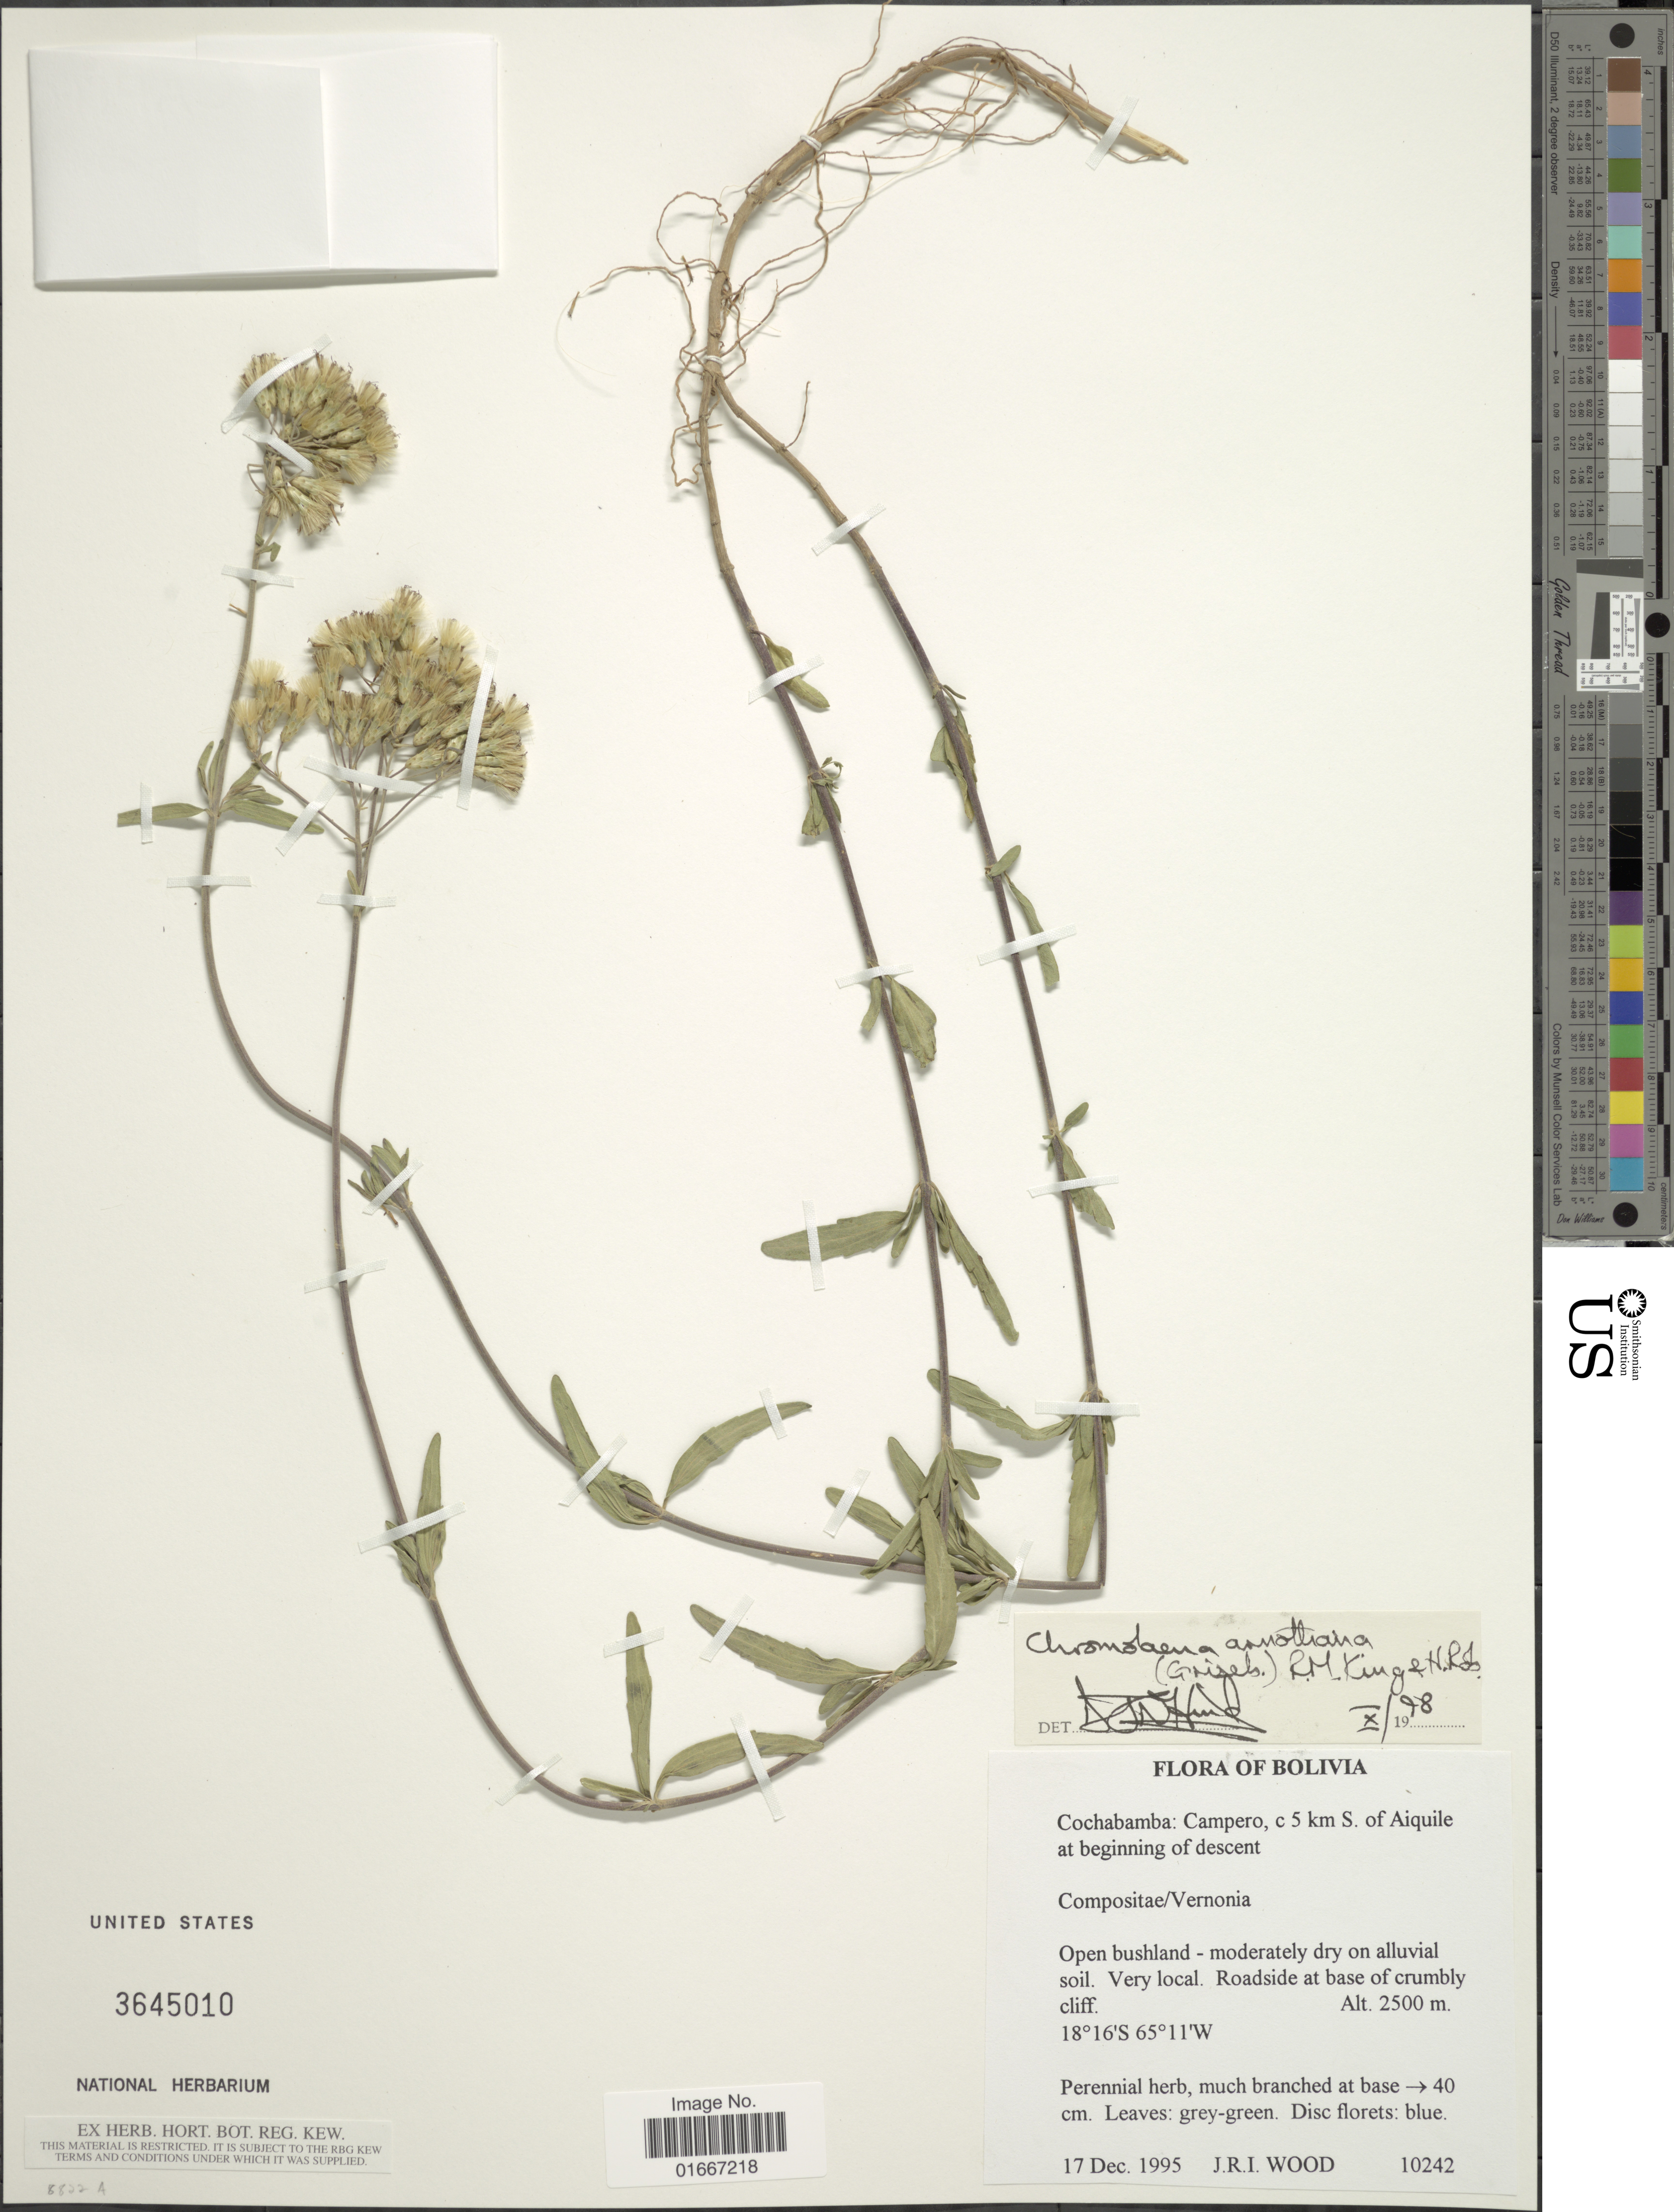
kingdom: Plantae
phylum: Tracheophyta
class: Magnoliopsida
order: Asterales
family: Asteraceae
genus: Chromolaena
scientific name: Chromolaena arnottiana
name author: (Griseb.) R.M. King & H. Rob.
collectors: J. R. I. Wood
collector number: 10242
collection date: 1995-12-17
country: Bolivia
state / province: Cochabamba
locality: Campero, c 5 km S of Aiquile at beginnign of decent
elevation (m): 2500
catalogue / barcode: US 3645010